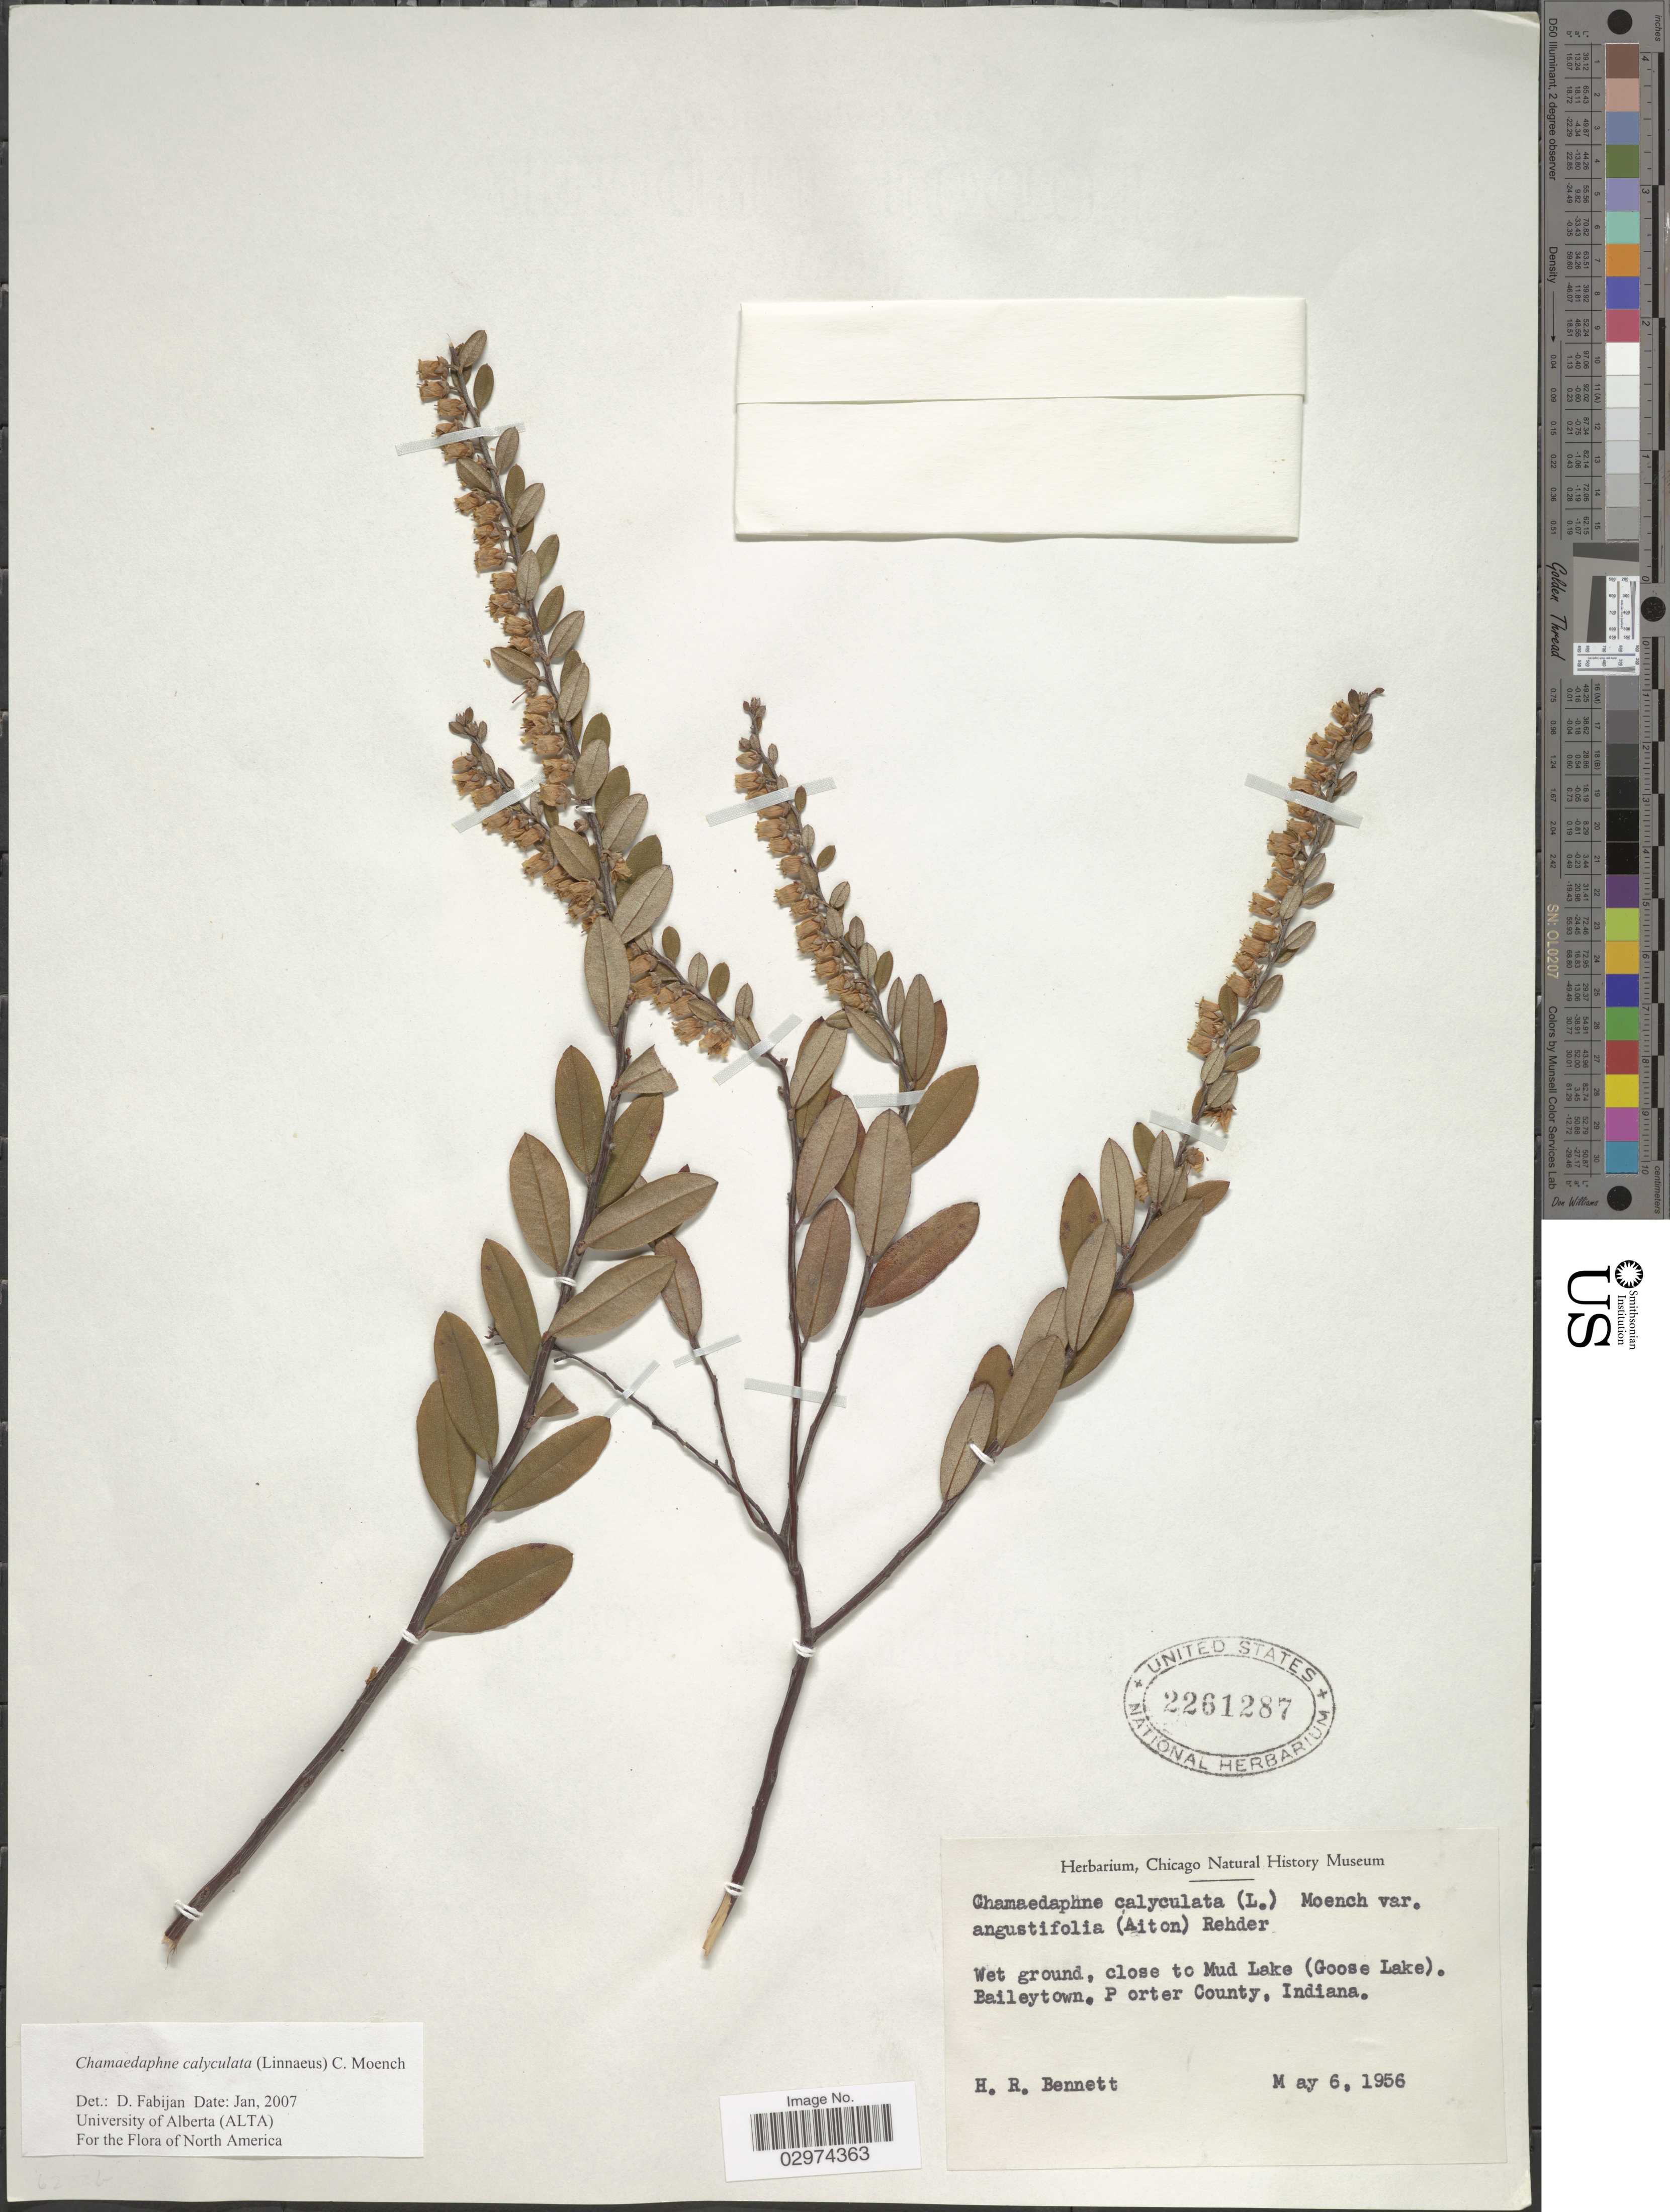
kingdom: Plantae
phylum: Tracheophyta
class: Magnoliopsida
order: Ericales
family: Ericaceae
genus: Chamaedaphne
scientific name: Chamaedaphne calyculata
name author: (L.) Moench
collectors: H. R. Bennett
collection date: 1956-05-06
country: United States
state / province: Indiana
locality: Close to Mud Lake (Goose Lake). Baileytown, Porter County.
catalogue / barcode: US 2261287